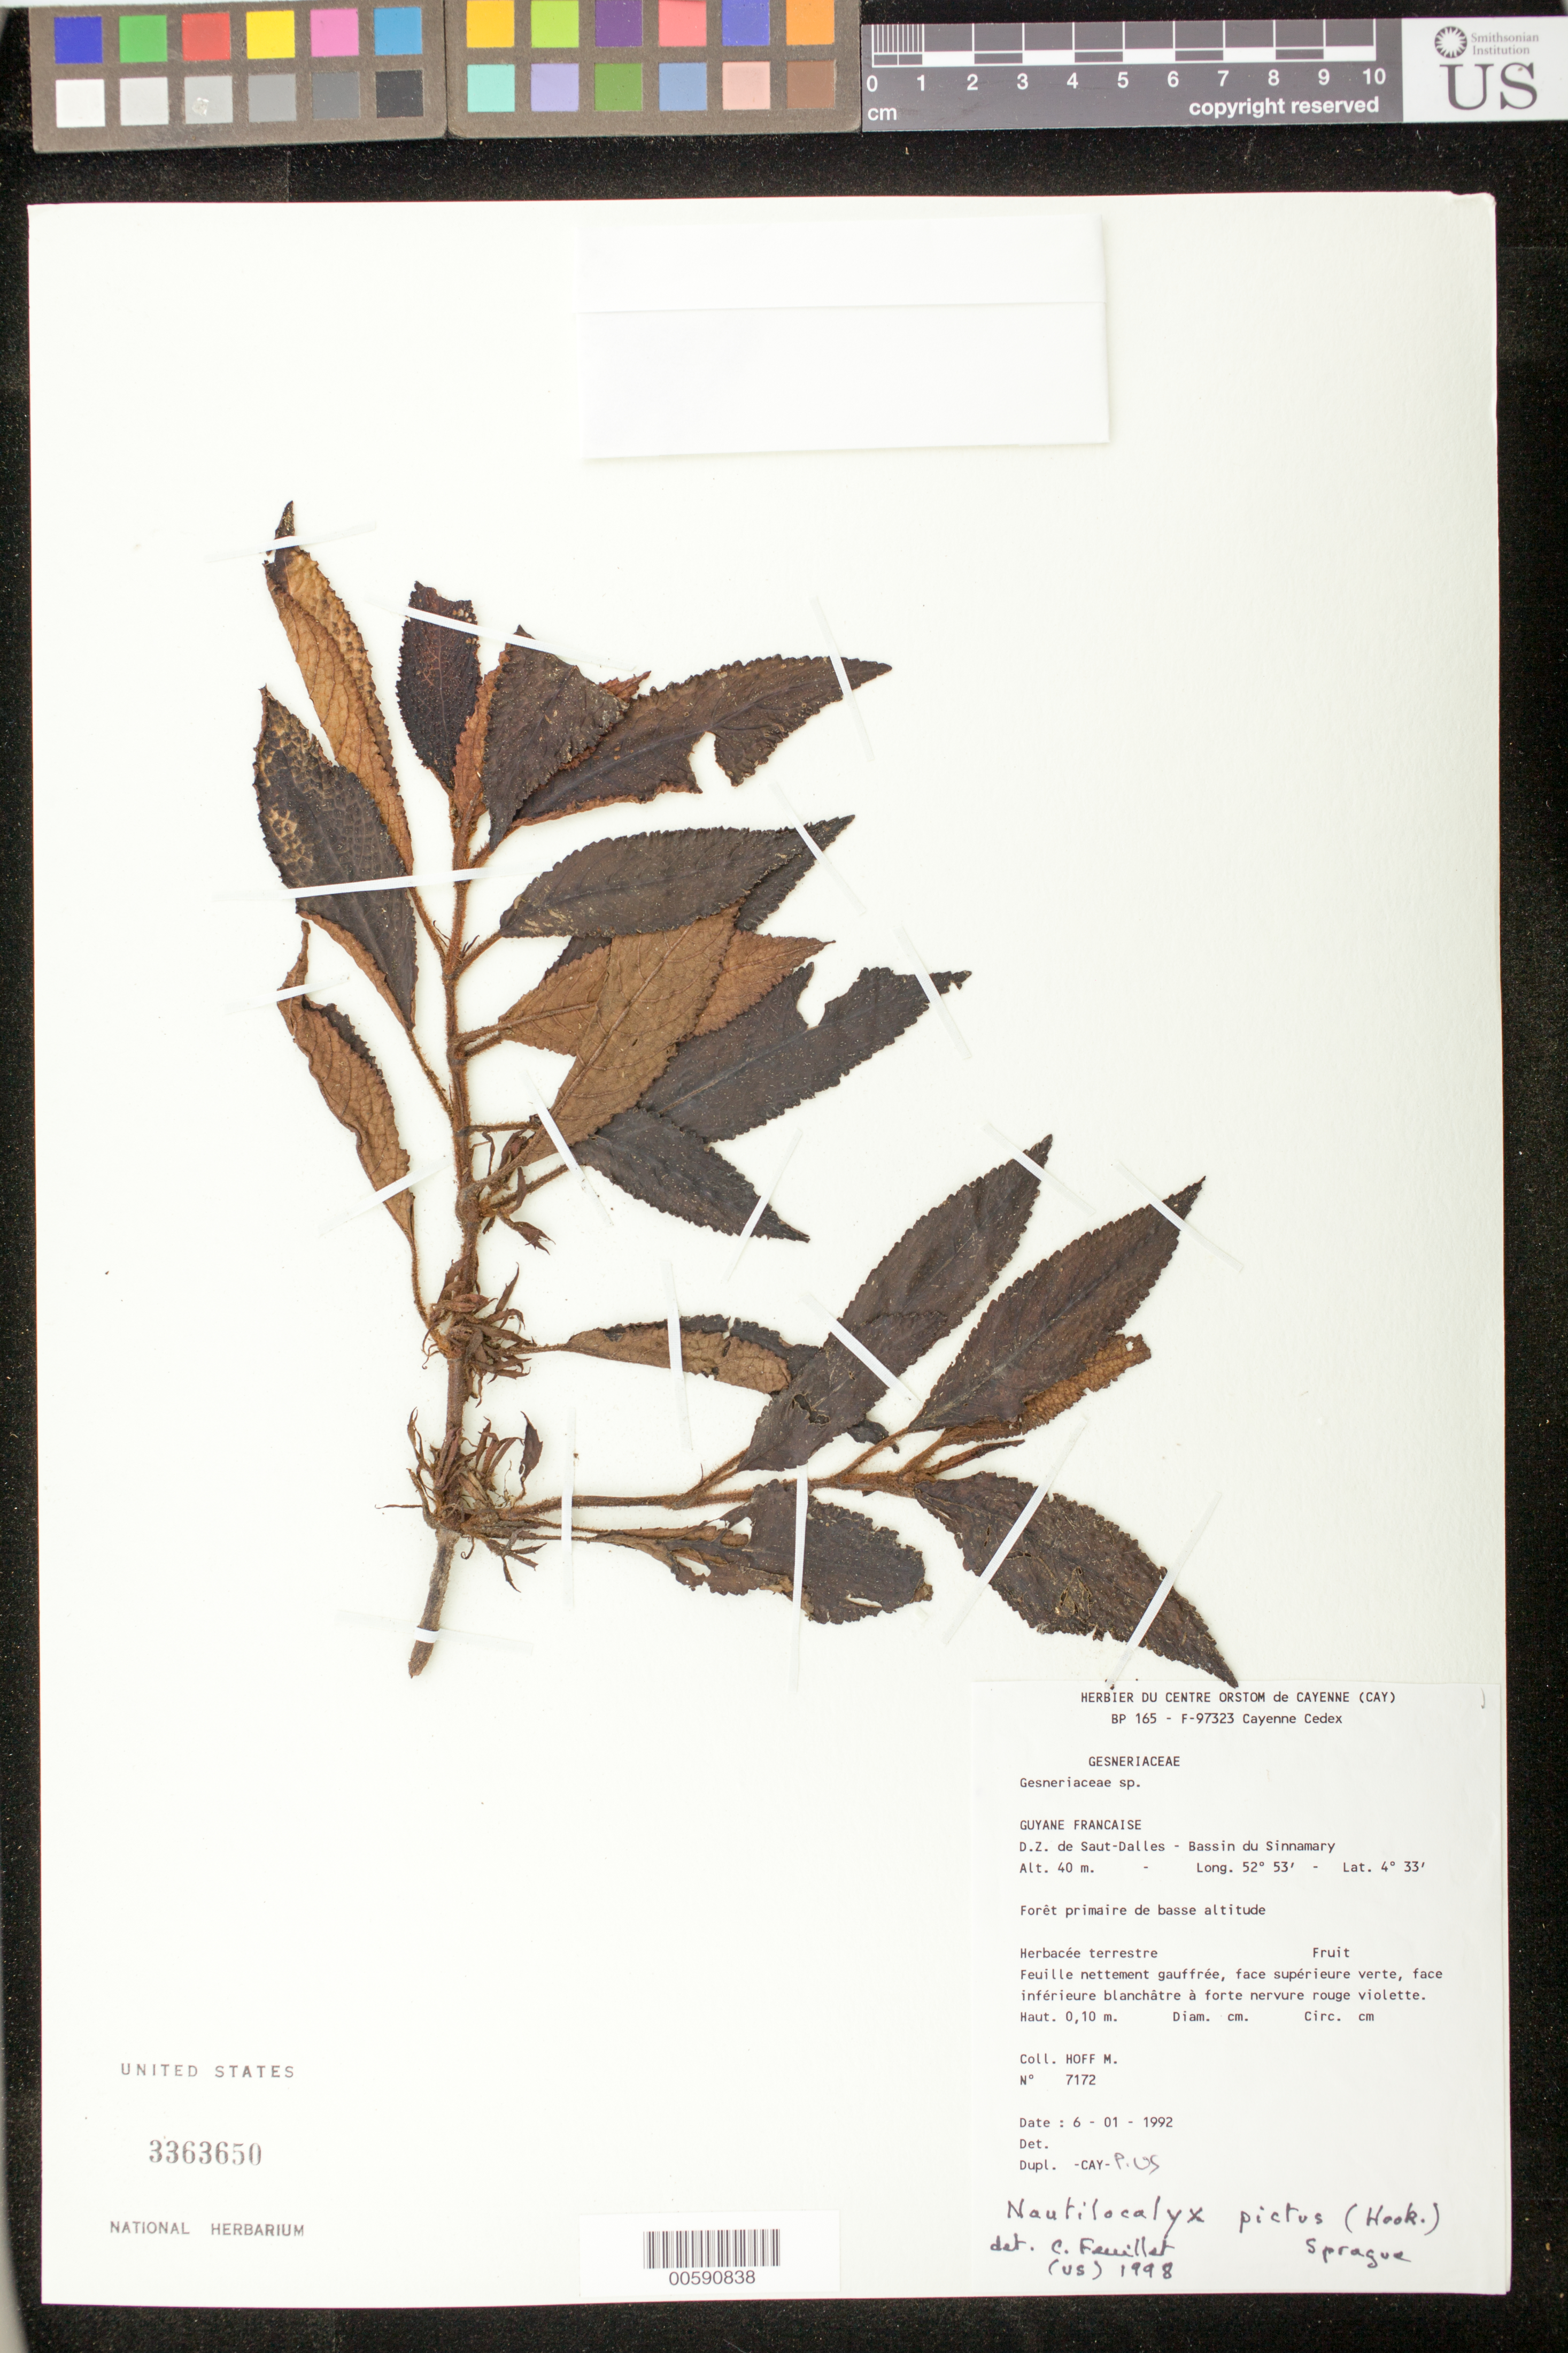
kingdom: Plantae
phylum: Tracheophyta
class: Magnoliopsida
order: Lamiales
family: Gesneriaceae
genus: Nautilocalyx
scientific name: Nautilocalyx pictus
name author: (Hook.) Sprague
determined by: Skog, Laurence E.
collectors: M. Hoff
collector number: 7172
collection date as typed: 06 Jan 1992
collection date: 1992-01-06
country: French Guiana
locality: D.Z. de Saut-Dalles, bassin du Sinnamary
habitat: Forêt primaire de basse altitude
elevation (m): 40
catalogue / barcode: US 3363650